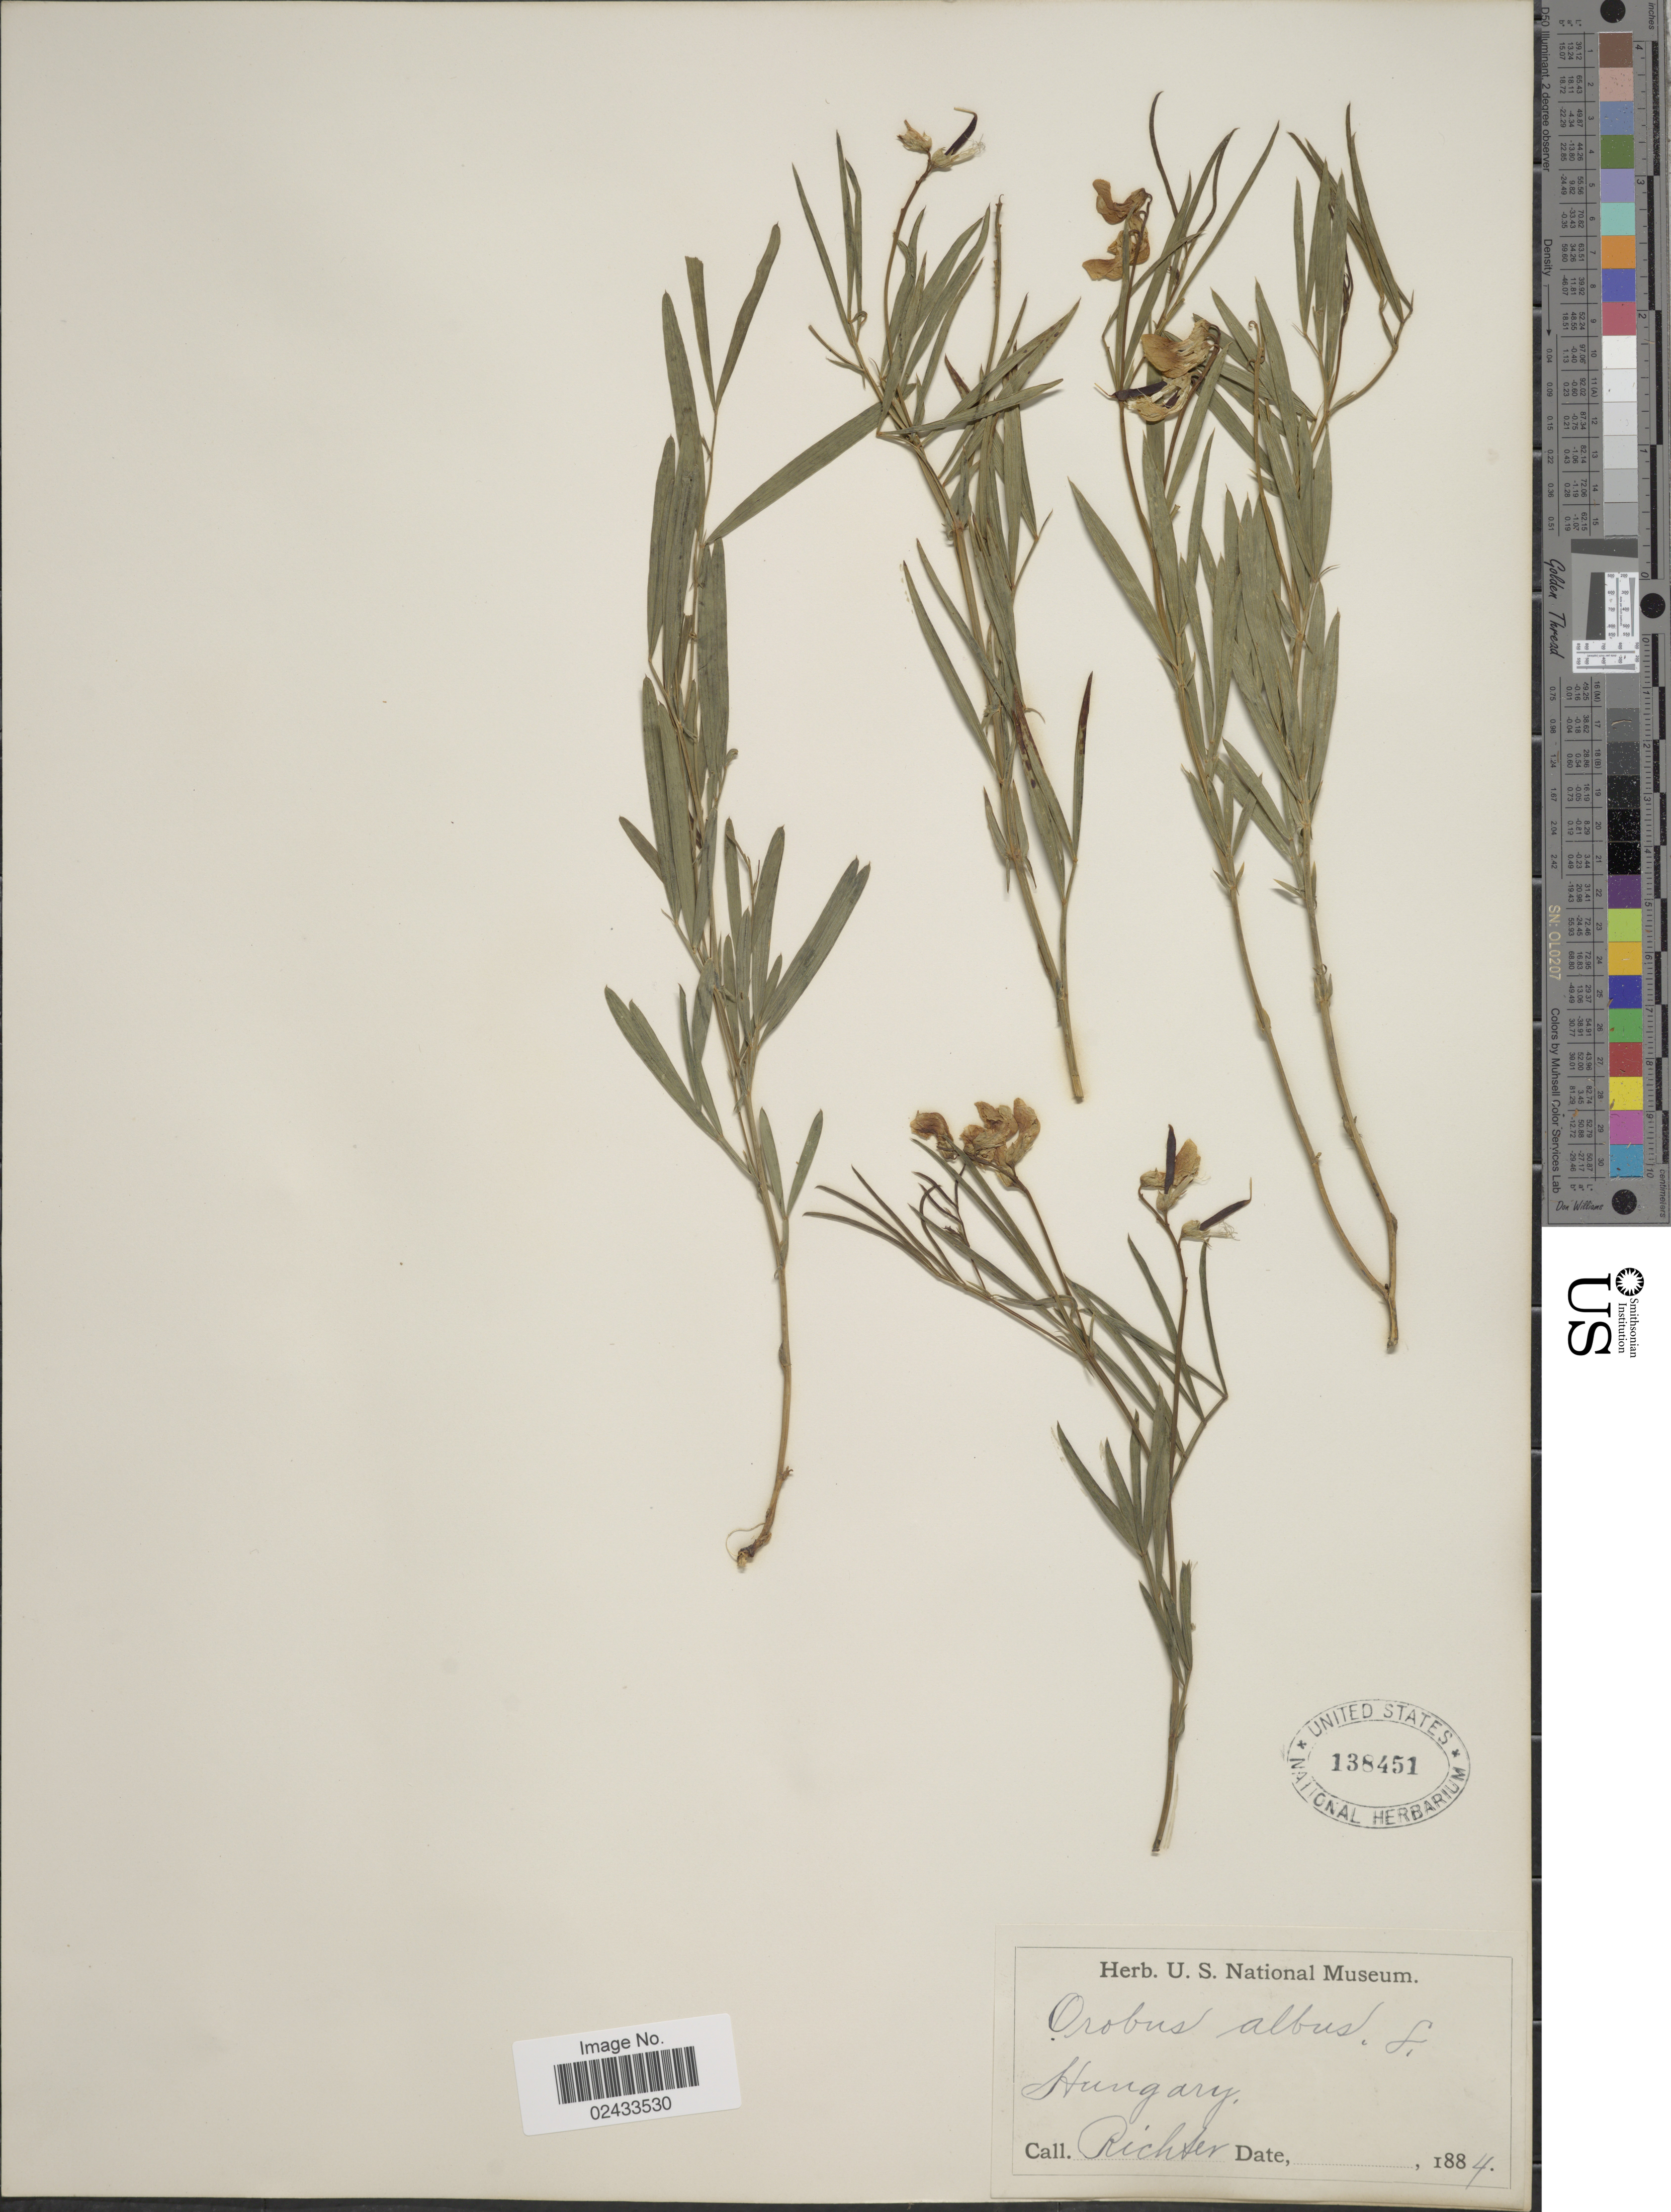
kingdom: Plantae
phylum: Tracheophyta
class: Magnoliopsida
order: Fabales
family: Fabaceae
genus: Lathyrus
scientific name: Lathyrus pannonicus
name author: (Jacq.) Garcke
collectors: -- Richter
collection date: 1884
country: Hungary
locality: Hungary.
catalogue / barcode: US 138451